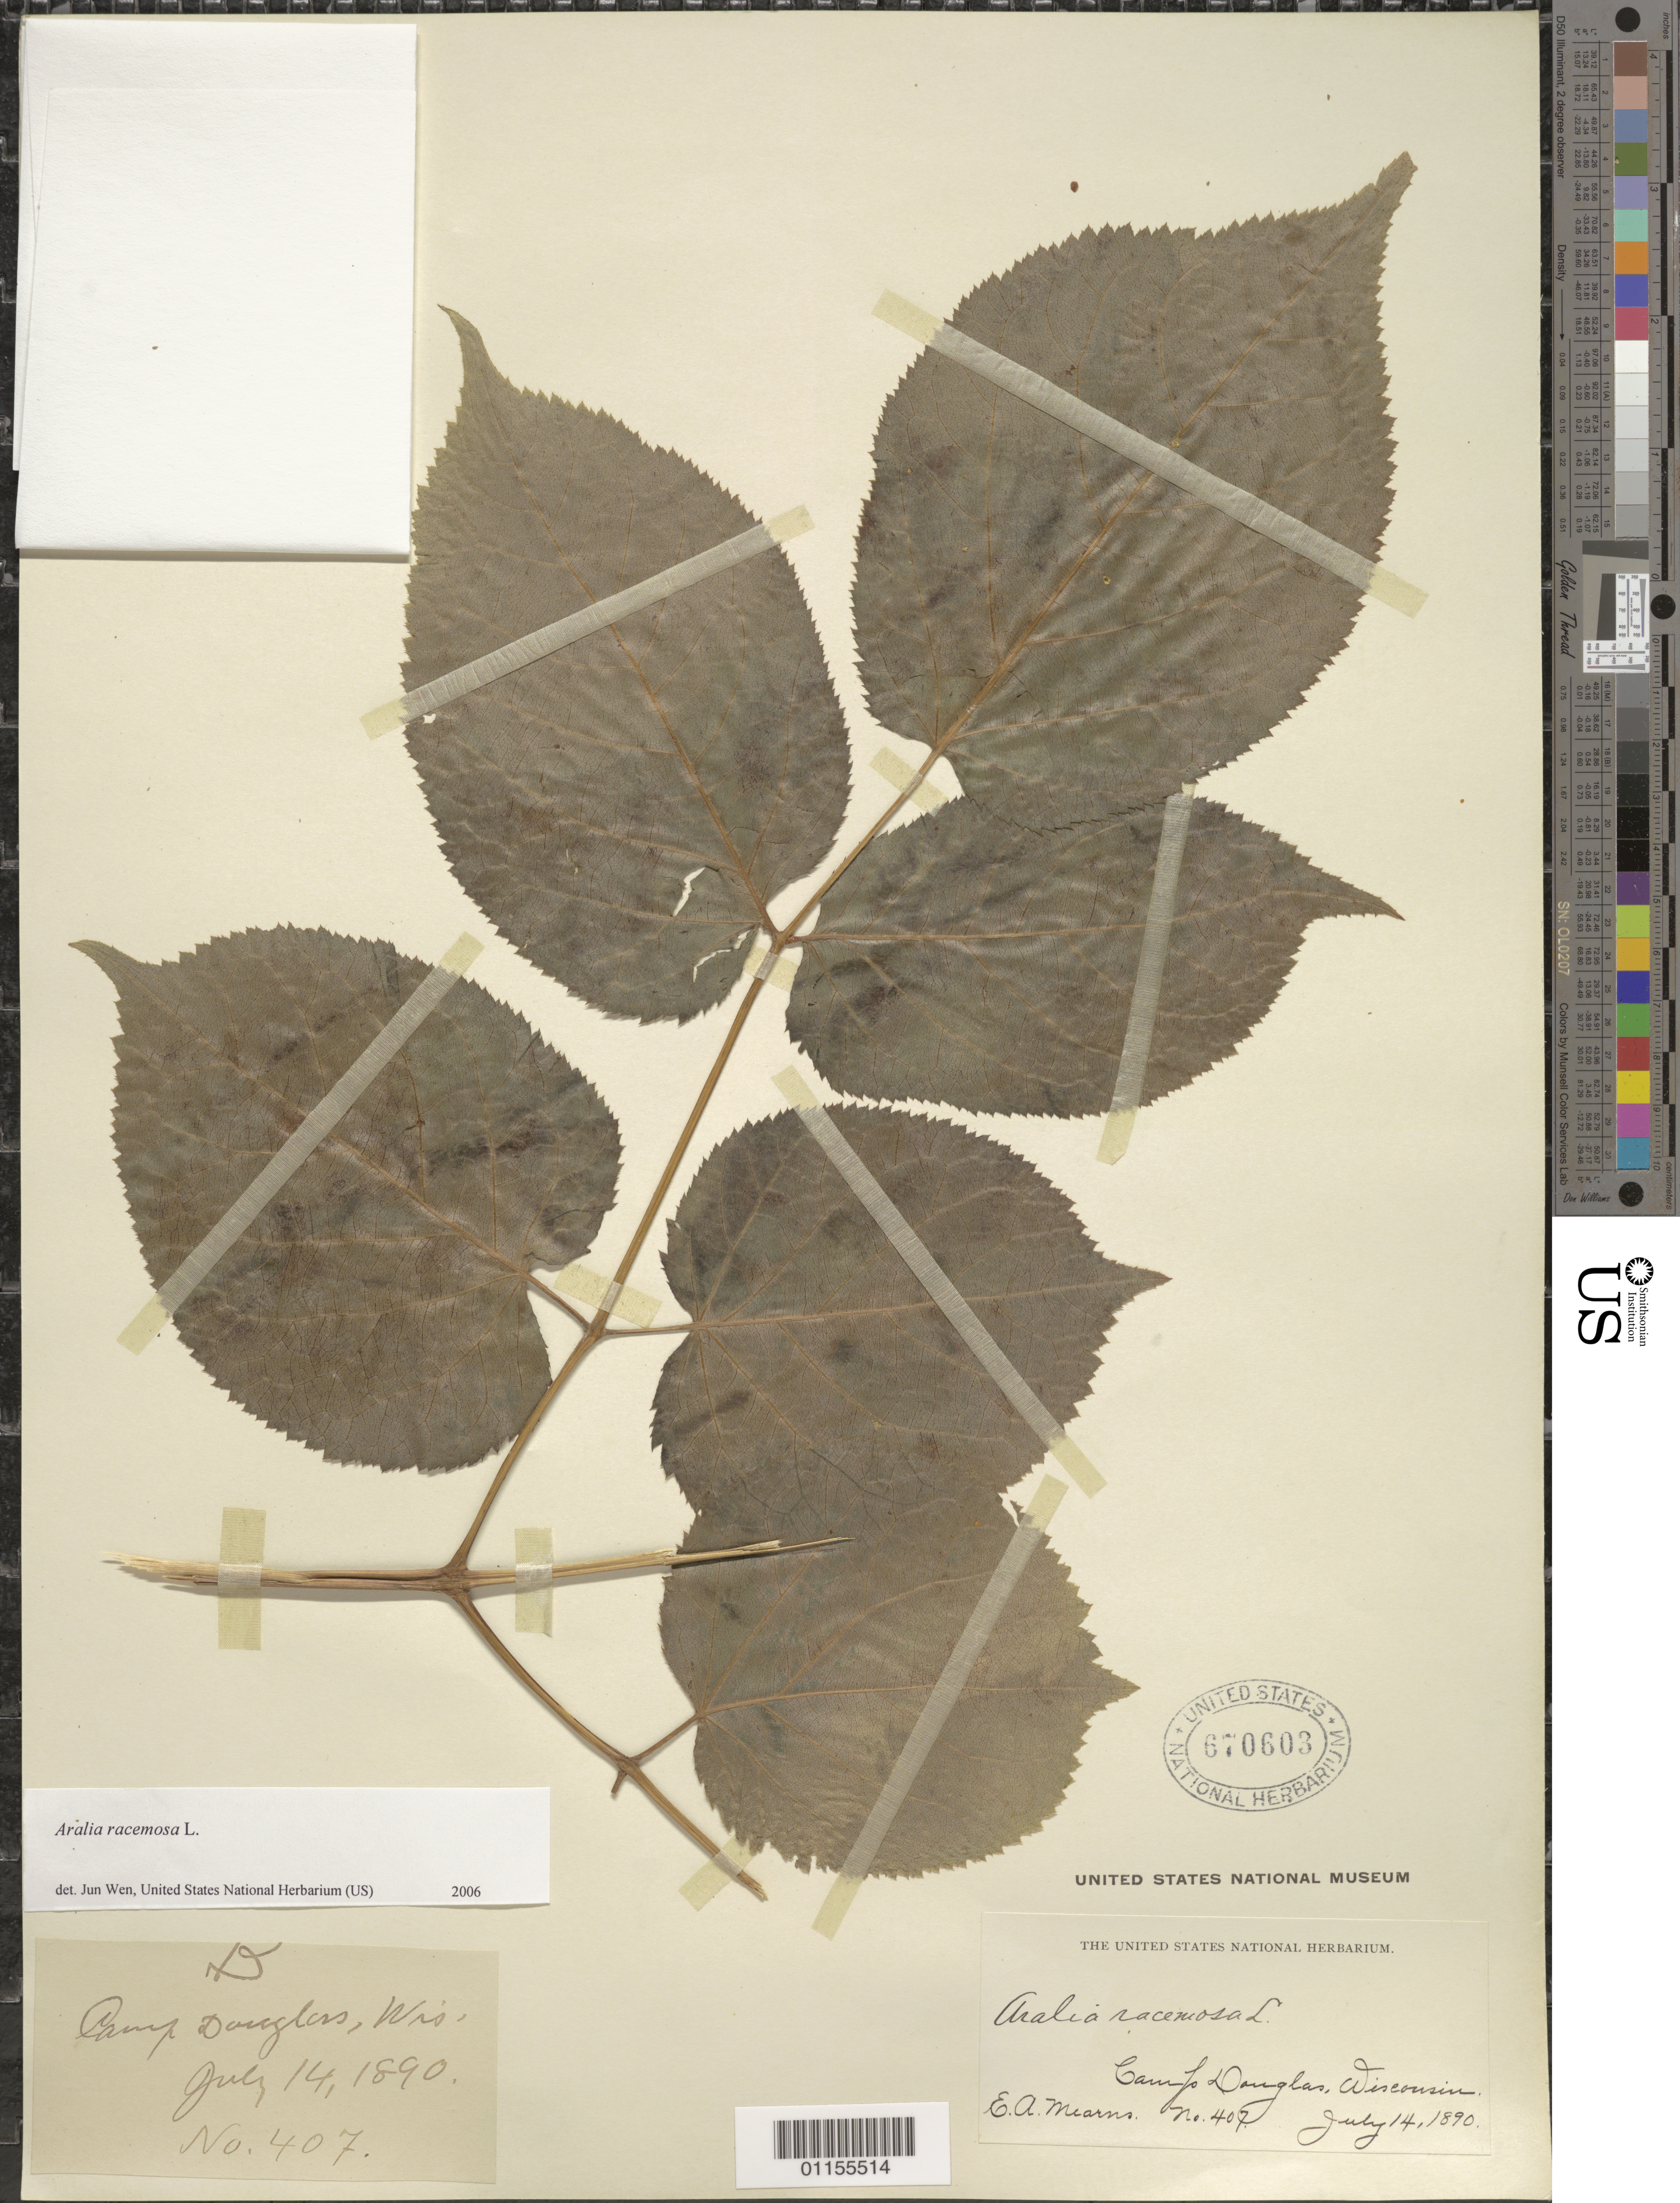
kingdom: Plantae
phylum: Tracheophyta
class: Magnoliopsida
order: Apiales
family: Araliaceae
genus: Aralia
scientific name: Aralia racemosa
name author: L.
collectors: E. A. Mearns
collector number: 407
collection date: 1890-07-14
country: United States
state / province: Wisconsin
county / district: Juneau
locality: Camp Douglas.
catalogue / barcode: US 670603